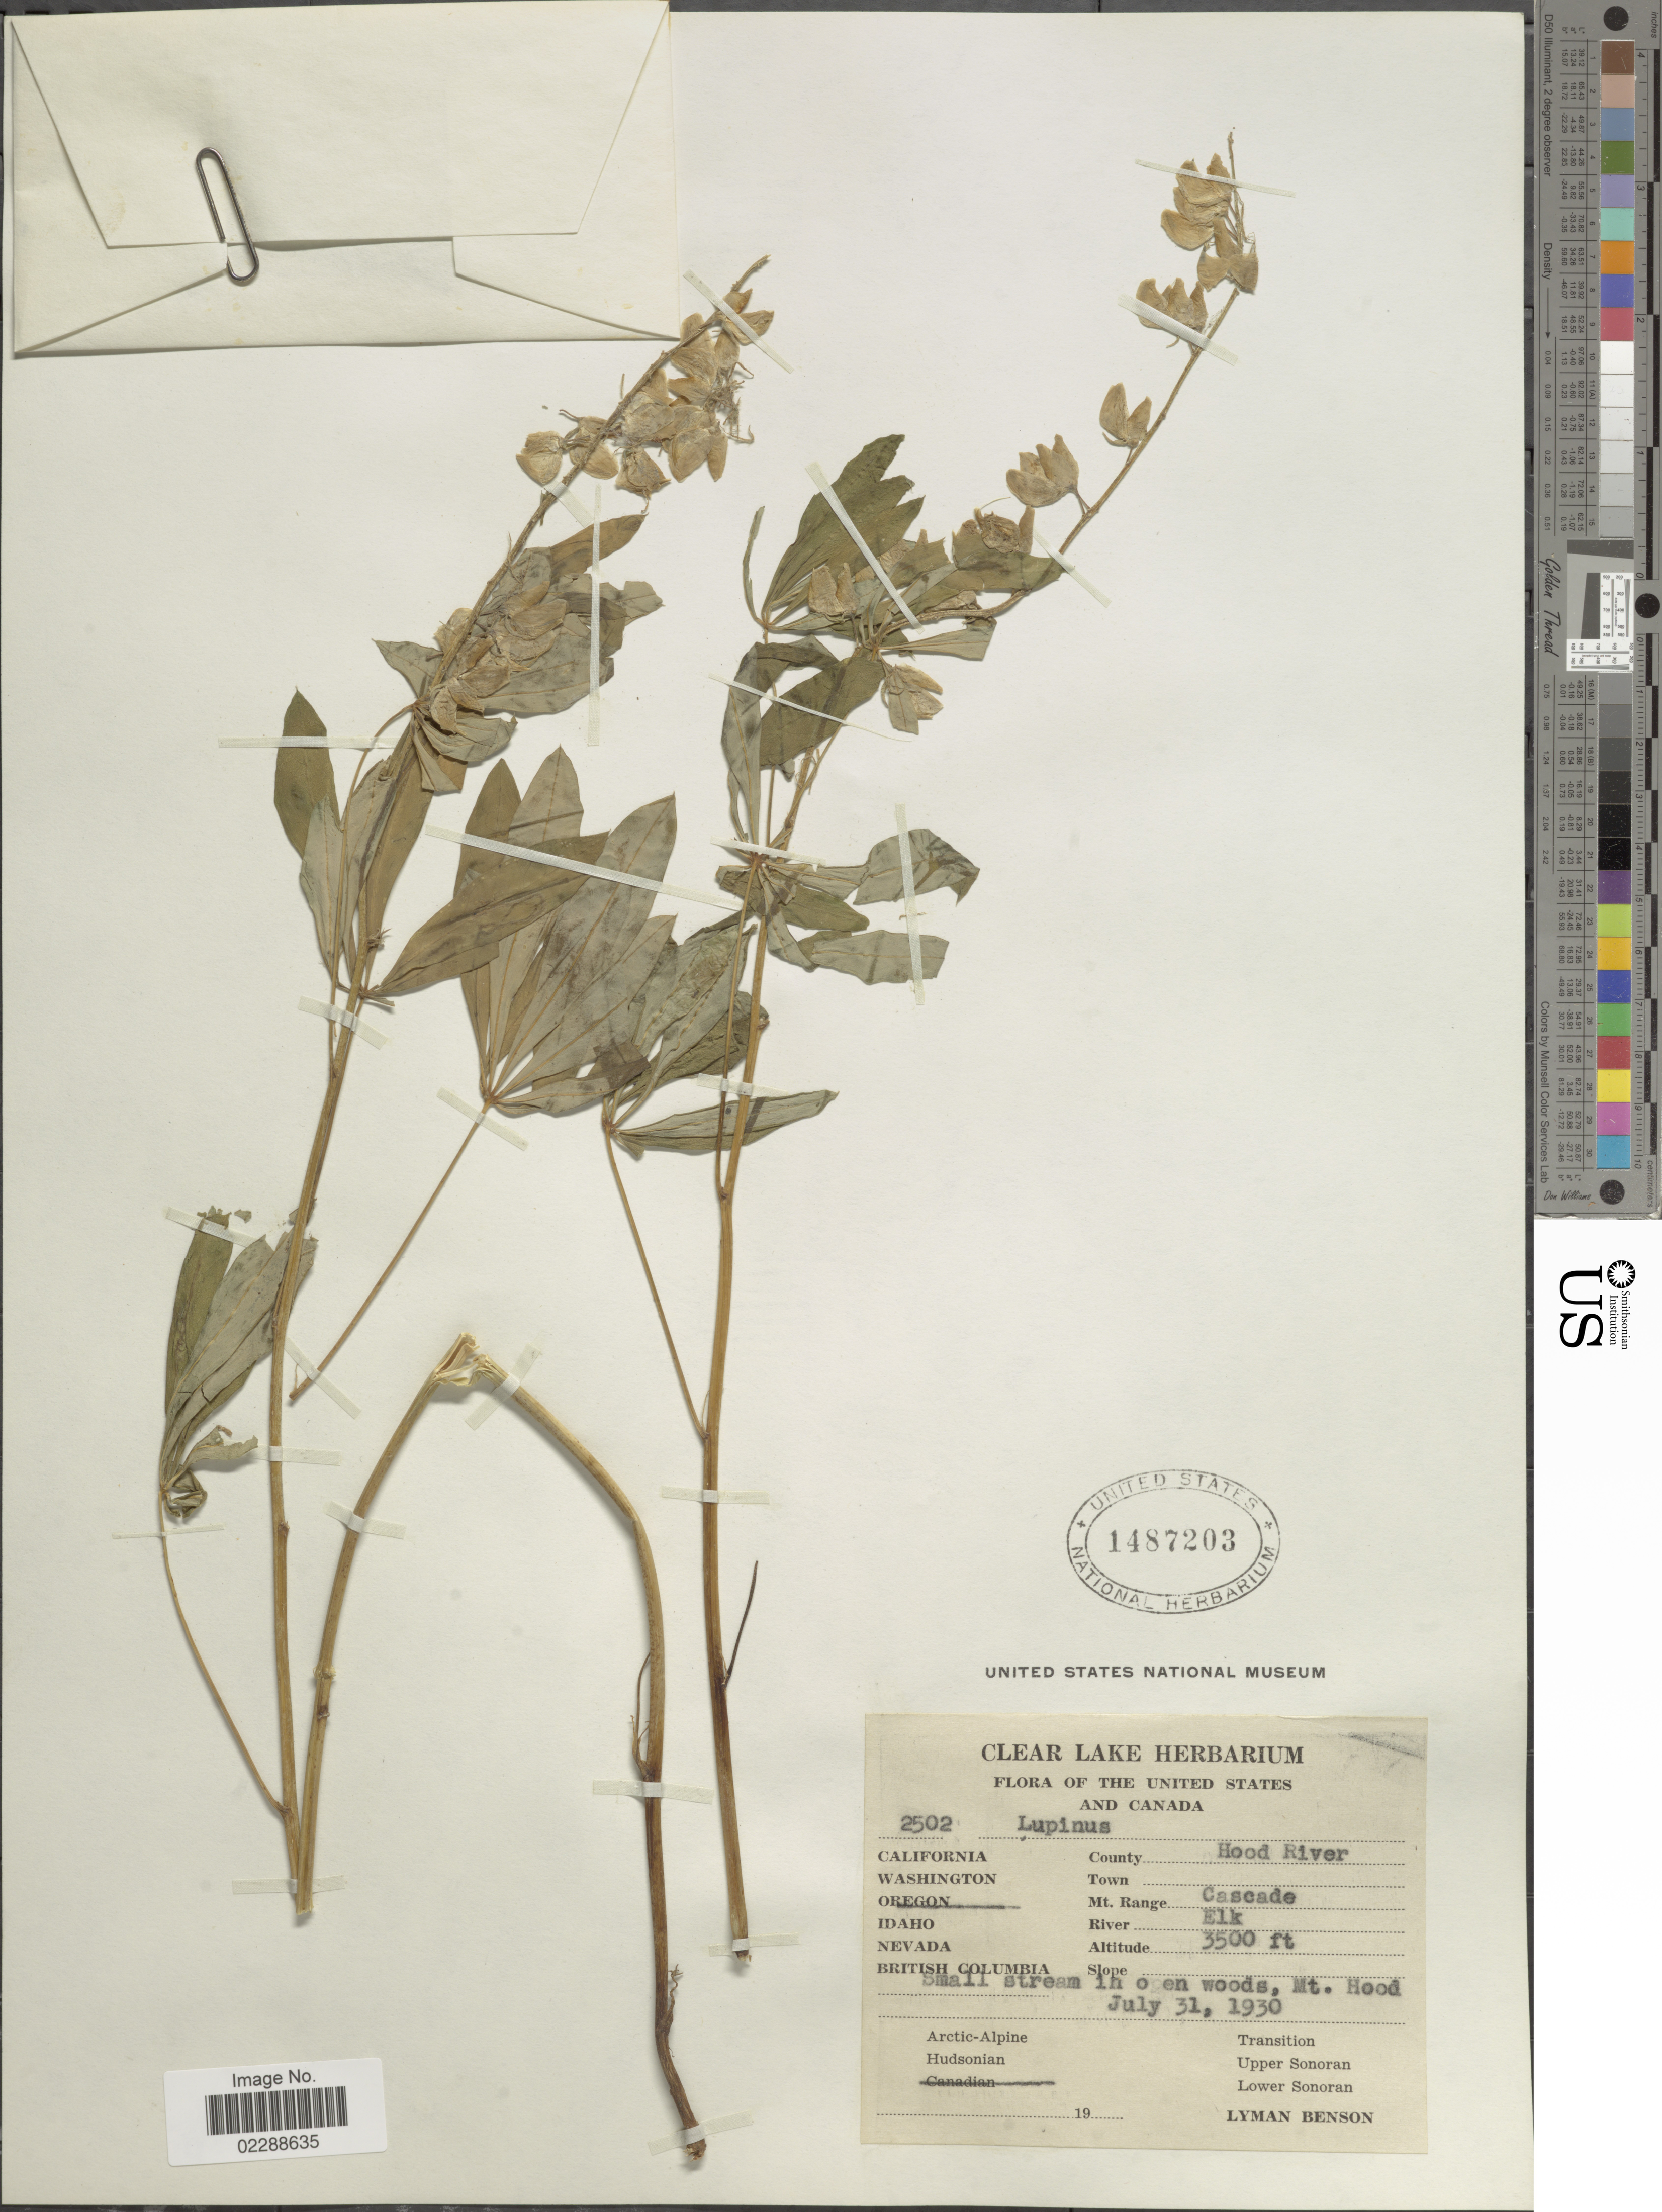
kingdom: Plantae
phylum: Tracheophyta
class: Magnoliopsida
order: Fabales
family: Fabaceae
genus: Lupinus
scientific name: Lupinus sp.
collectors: L. D. Benson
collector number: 2502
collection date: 1930-07-31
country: United States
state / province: Oregon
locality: County Hood River, Mt Range Cascade, River Elk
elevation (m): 1067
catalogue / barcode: US 1487203